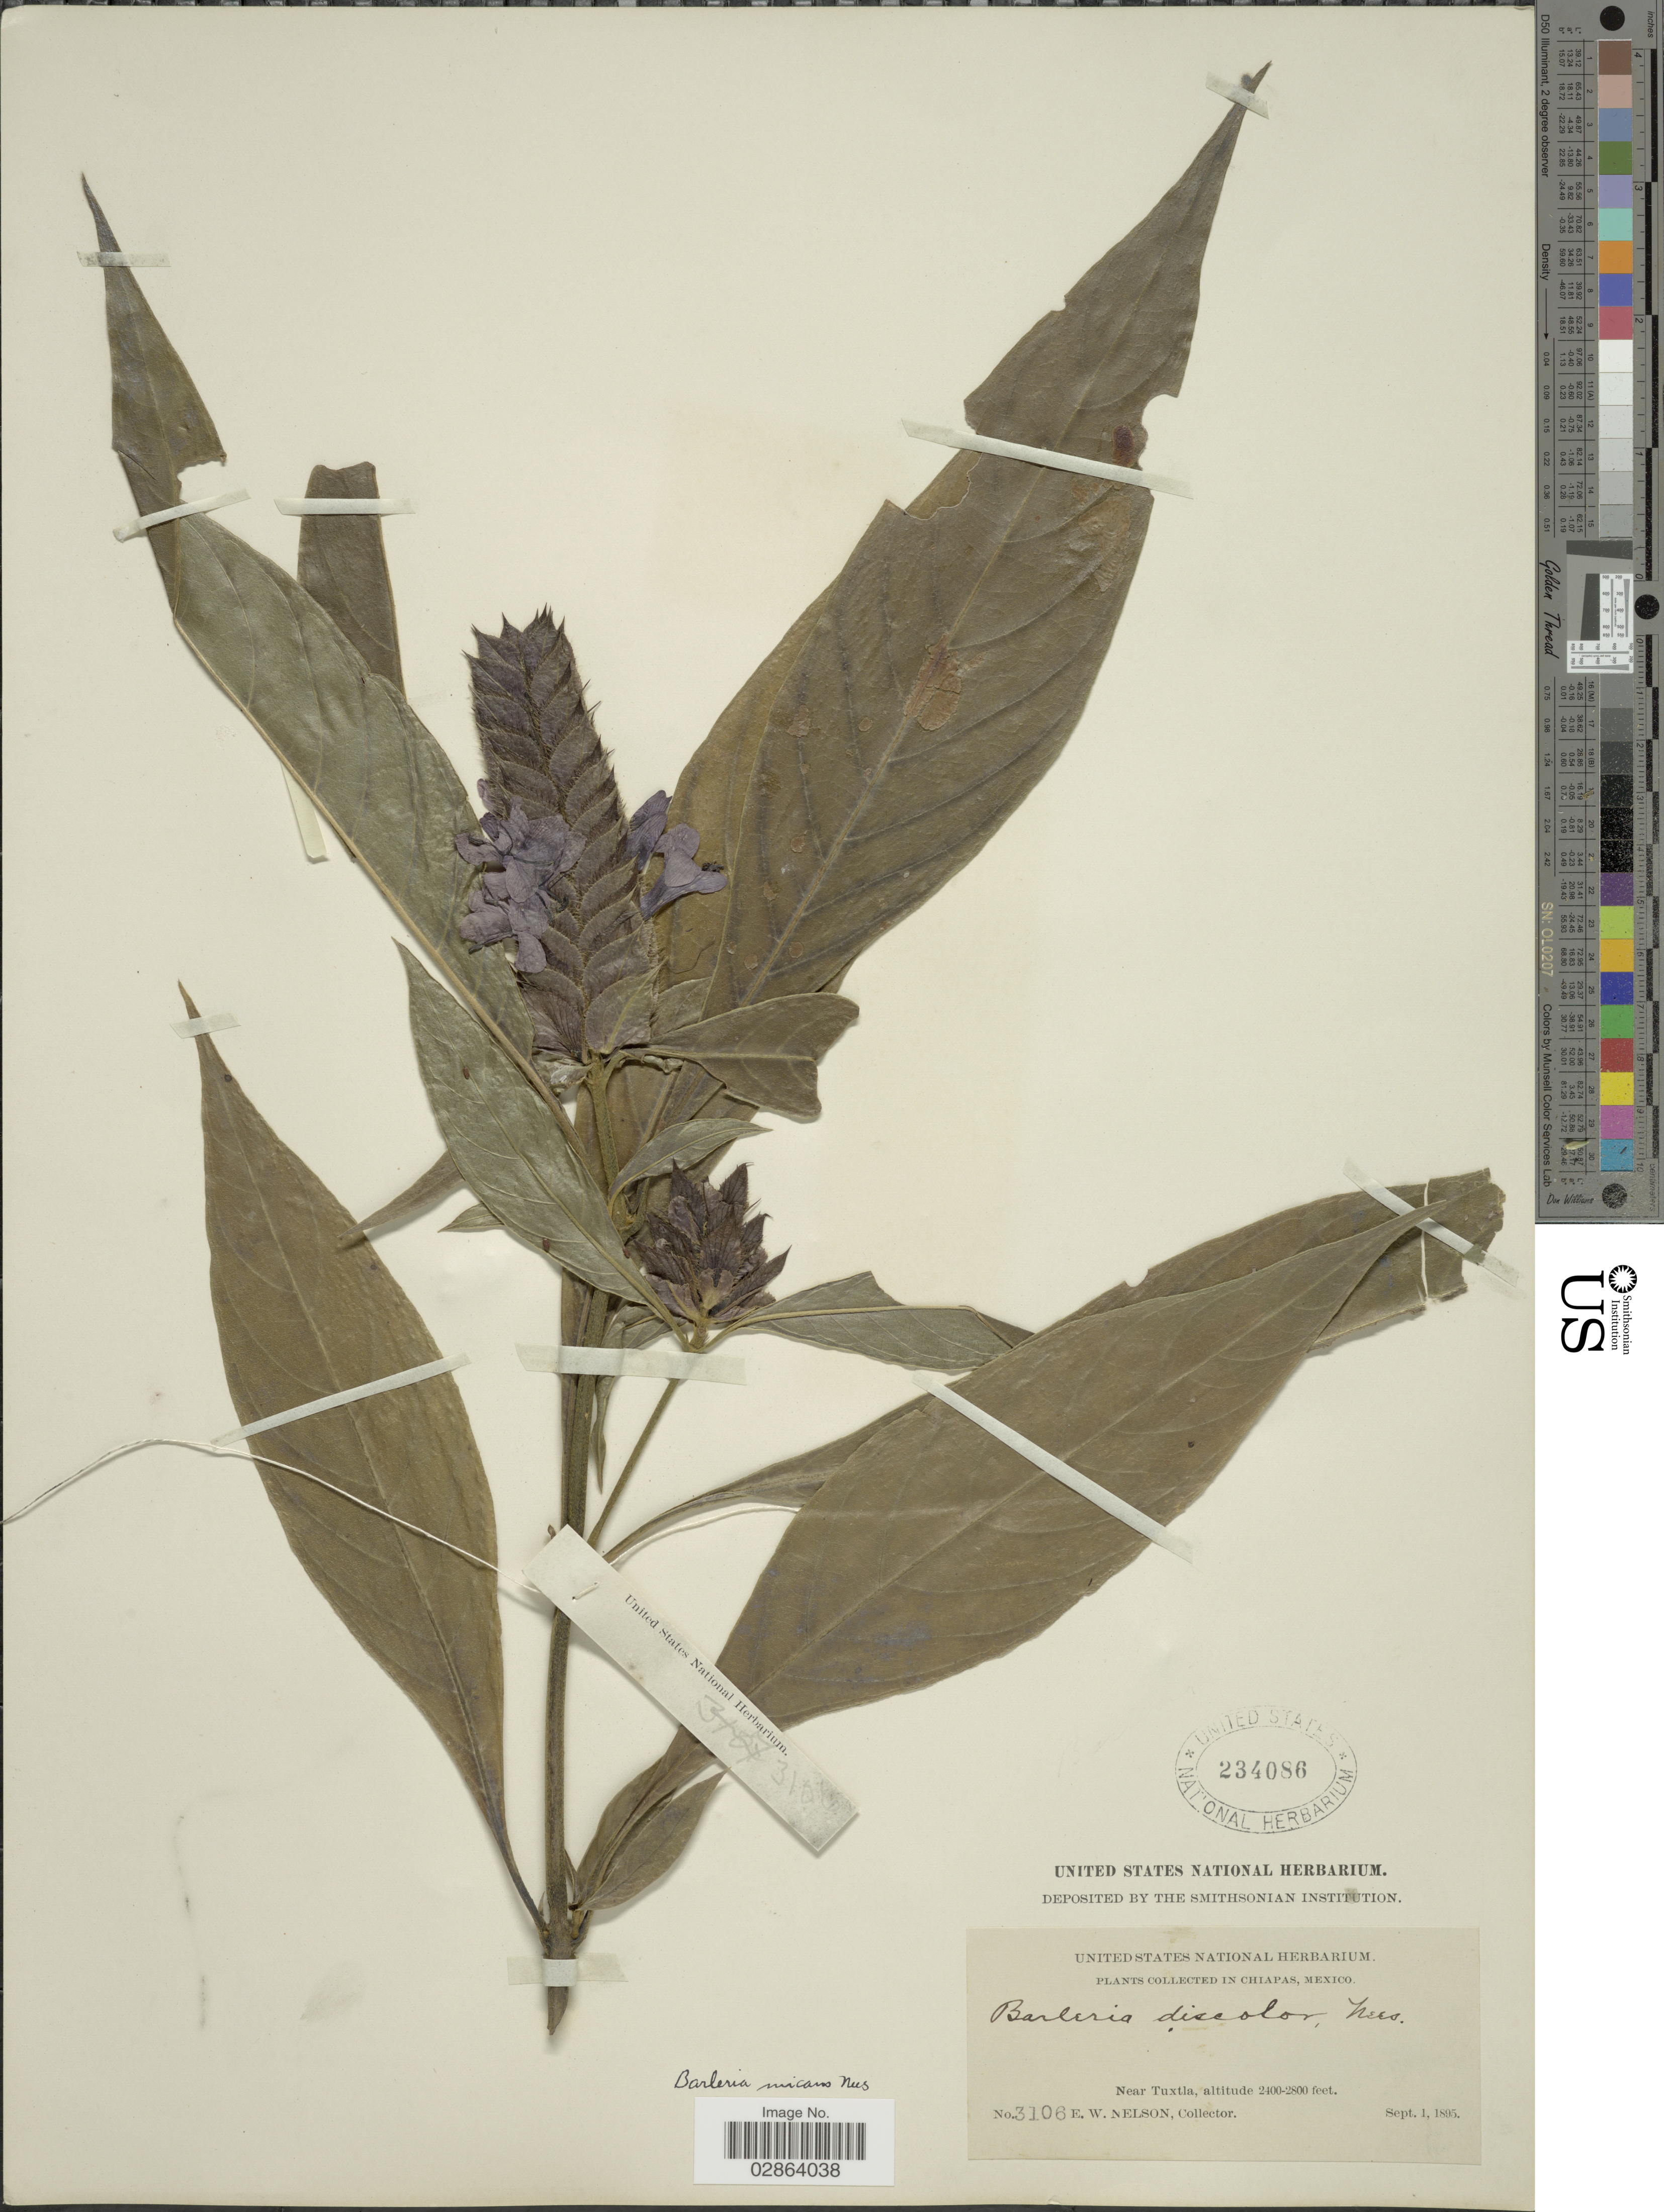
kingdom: Plantae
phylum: Tracheophyta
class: Magnoliopsida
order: Lamiales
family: Acanthaceae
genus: Barleria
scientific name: Barleria oenotheroides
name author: Dum. Cours.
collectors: E. W. Nelson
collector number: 3106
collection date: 1895-09-01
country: Mexico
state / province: Chiapas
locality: Near Tuxtla.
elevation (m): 732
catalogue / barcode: US 234086